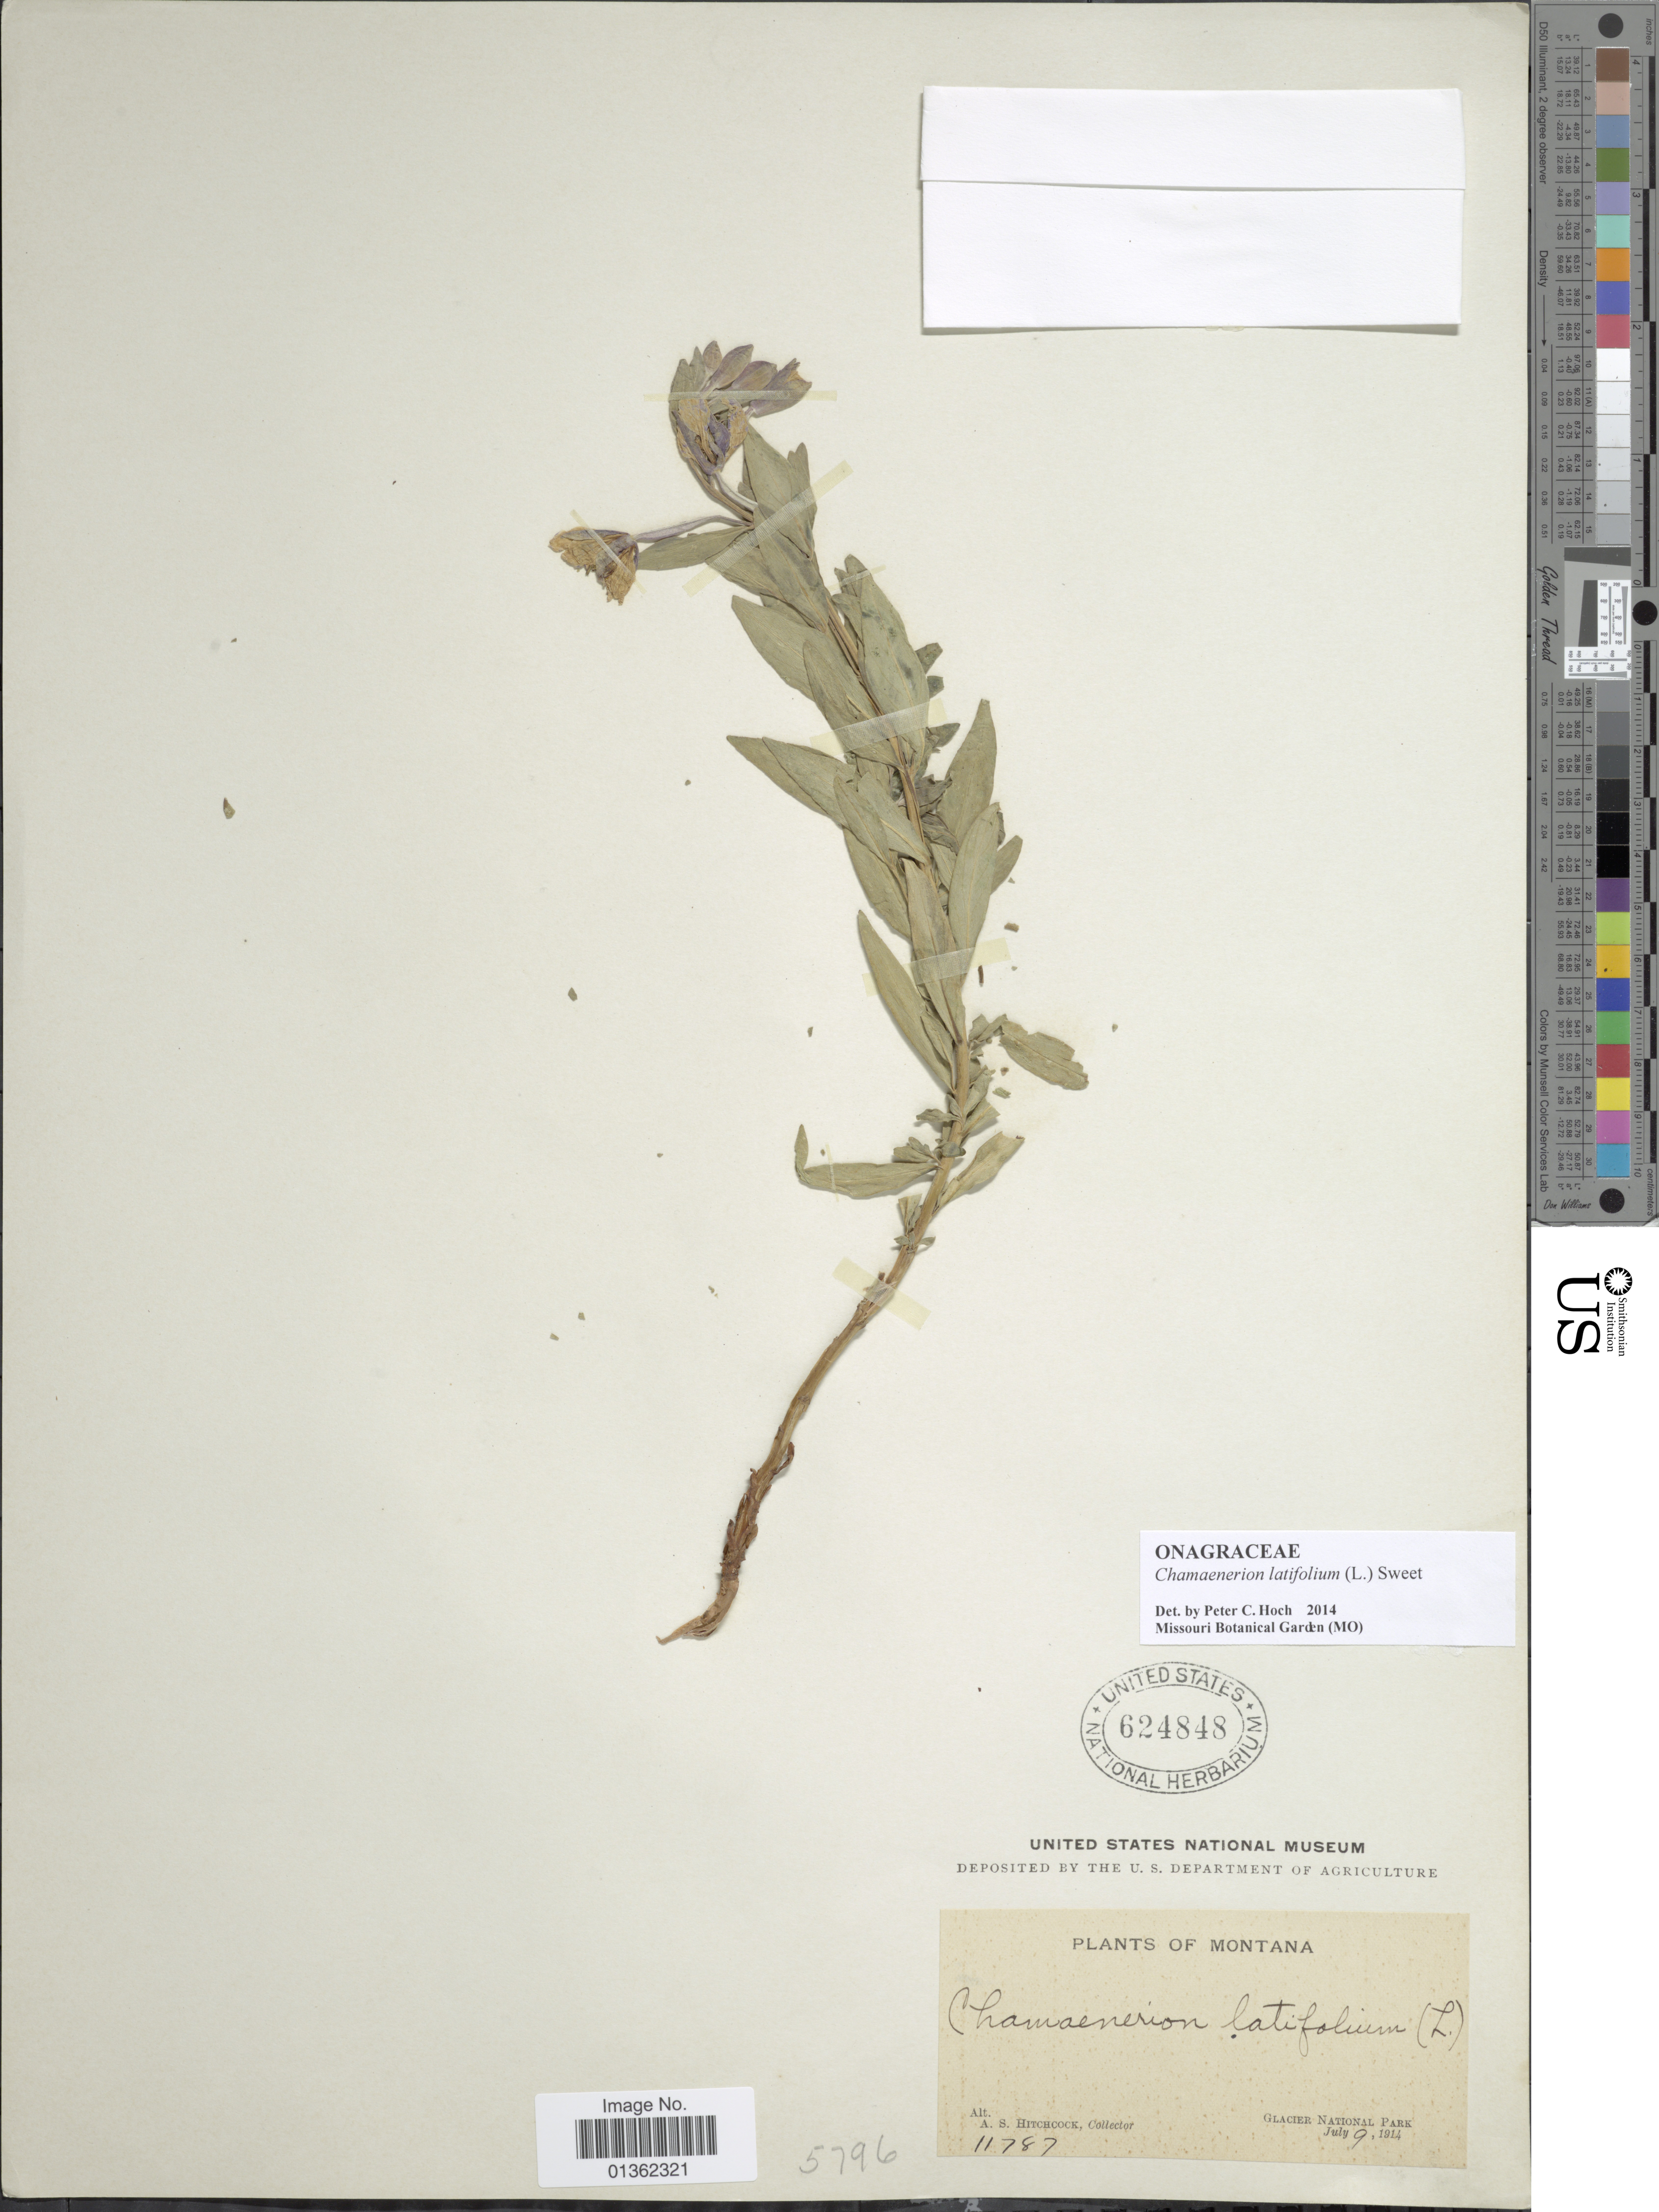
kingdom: Plantae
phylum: Tracheophyta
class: Magnoliopsida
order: Myrtales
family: Onagraceae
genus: Chamaenerion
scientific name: Chamaenerion latifolium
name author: (L.) Th. Fr. & Lange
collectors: A. S. Hitchcock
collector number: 11787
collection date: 1914-07-09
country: United States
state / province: Montana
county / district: Flathead / Glacier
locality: Glacier National Park.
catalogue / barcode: US 624848